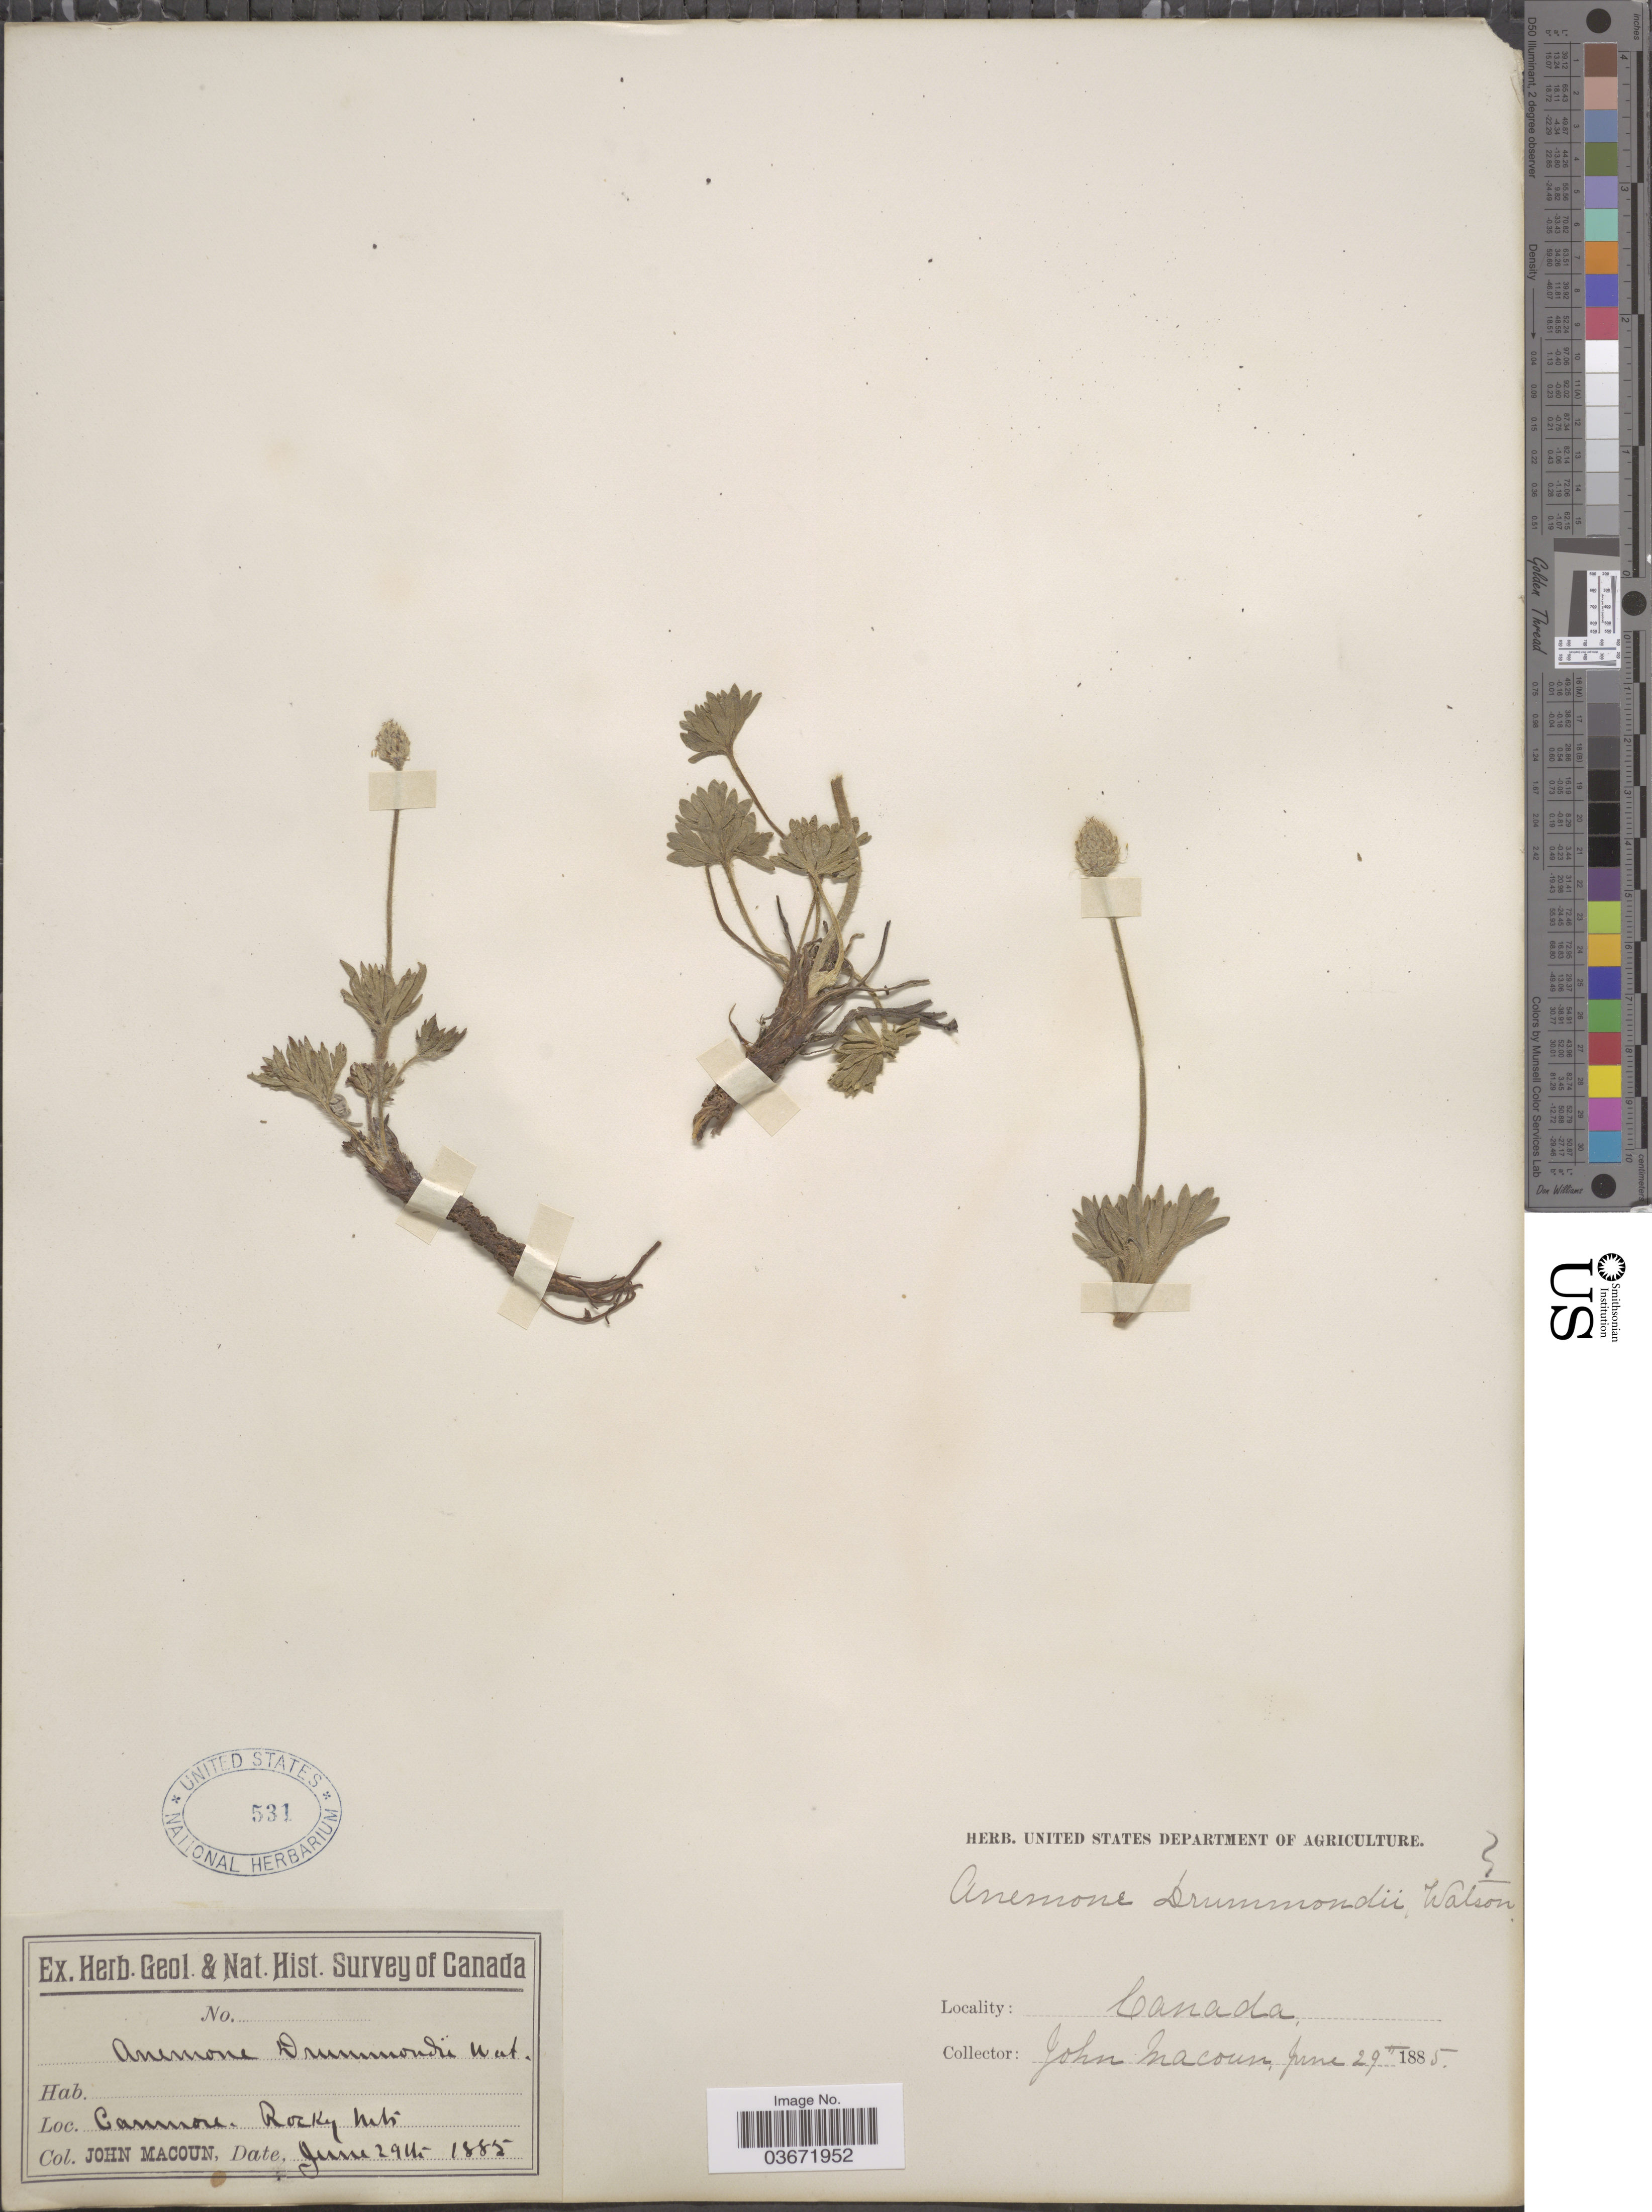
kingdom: Plantae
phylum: Tracheophyta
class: Magnoliopsida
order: Ranunculales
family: Ranunculaceae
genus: Anemone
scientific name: Anemone drummondii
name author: S. Watson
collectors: J. Macoun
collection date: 1885-06-29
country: Canada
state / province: Alberta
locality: Canmore. Rocky Mts.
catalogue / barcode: US 531